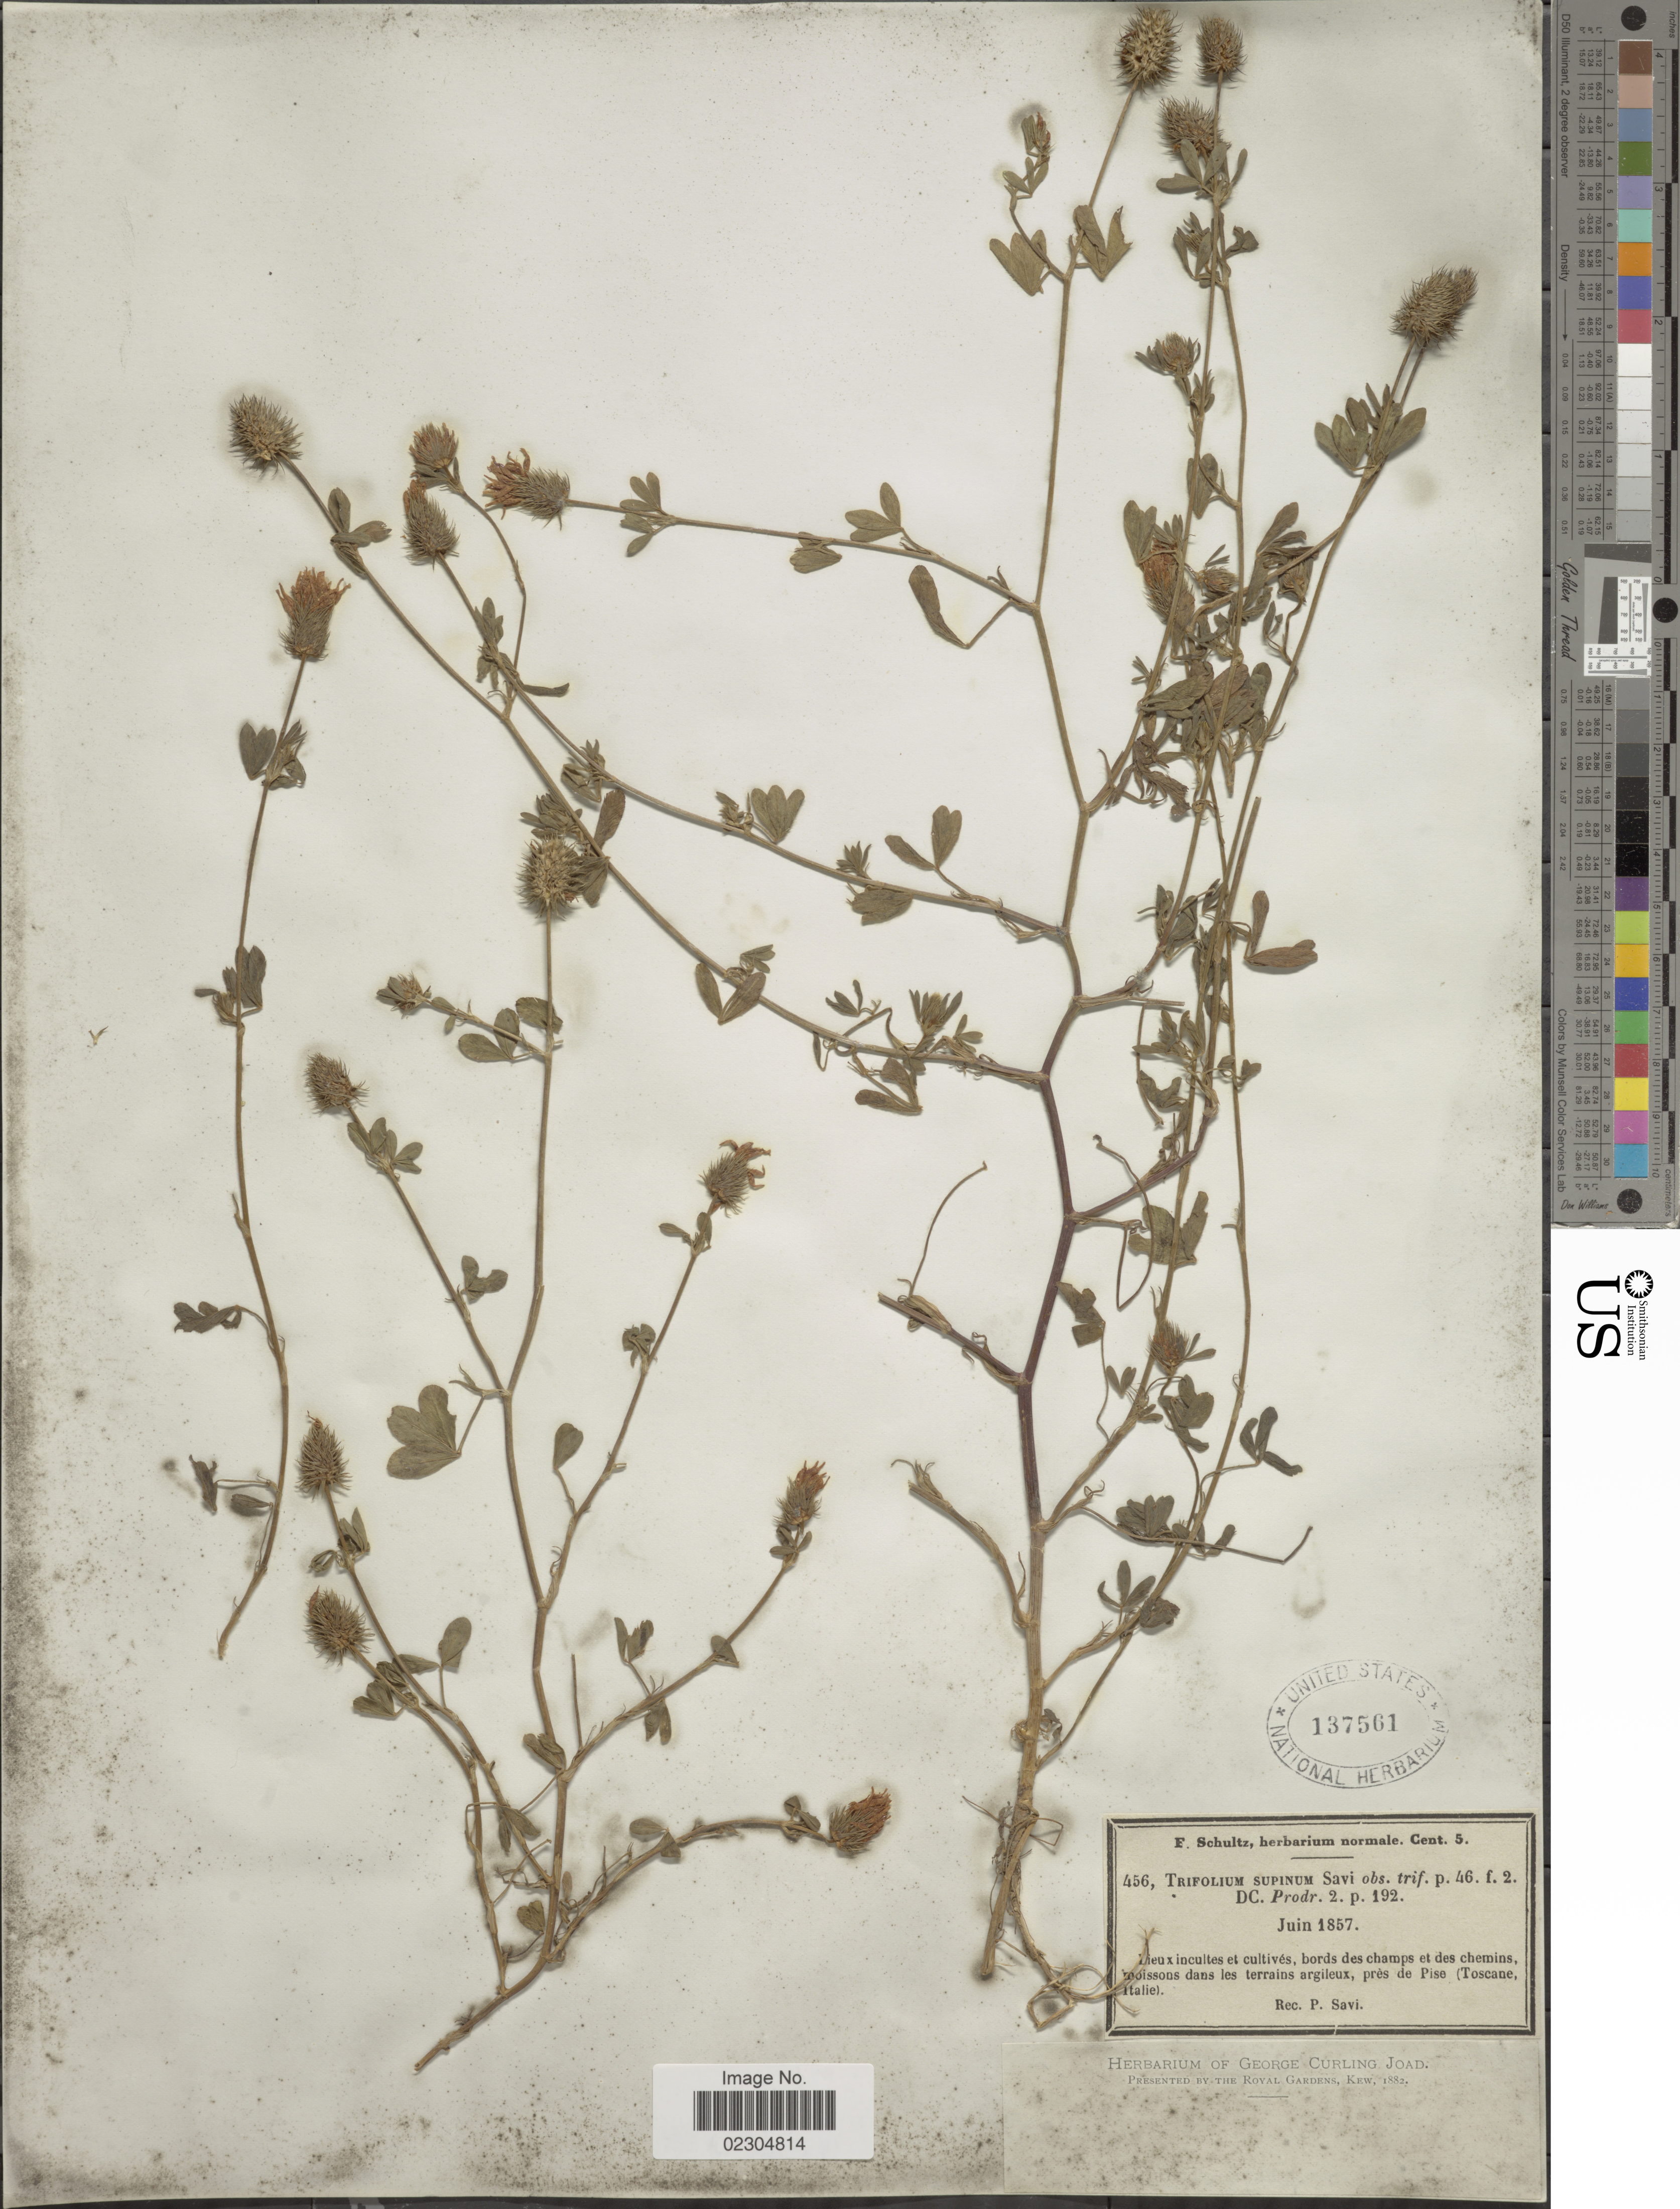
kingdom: Plantae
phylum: Tracheophyta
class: Magnoliopsida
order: Fabales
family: Fabaceae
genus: Trifolium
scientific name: Trifolium supinum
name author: Savi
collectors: P. Savi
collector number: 456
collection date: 1857-06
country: Italy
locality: Près de Pise (Toscane, Italie)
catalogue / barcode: US 137561